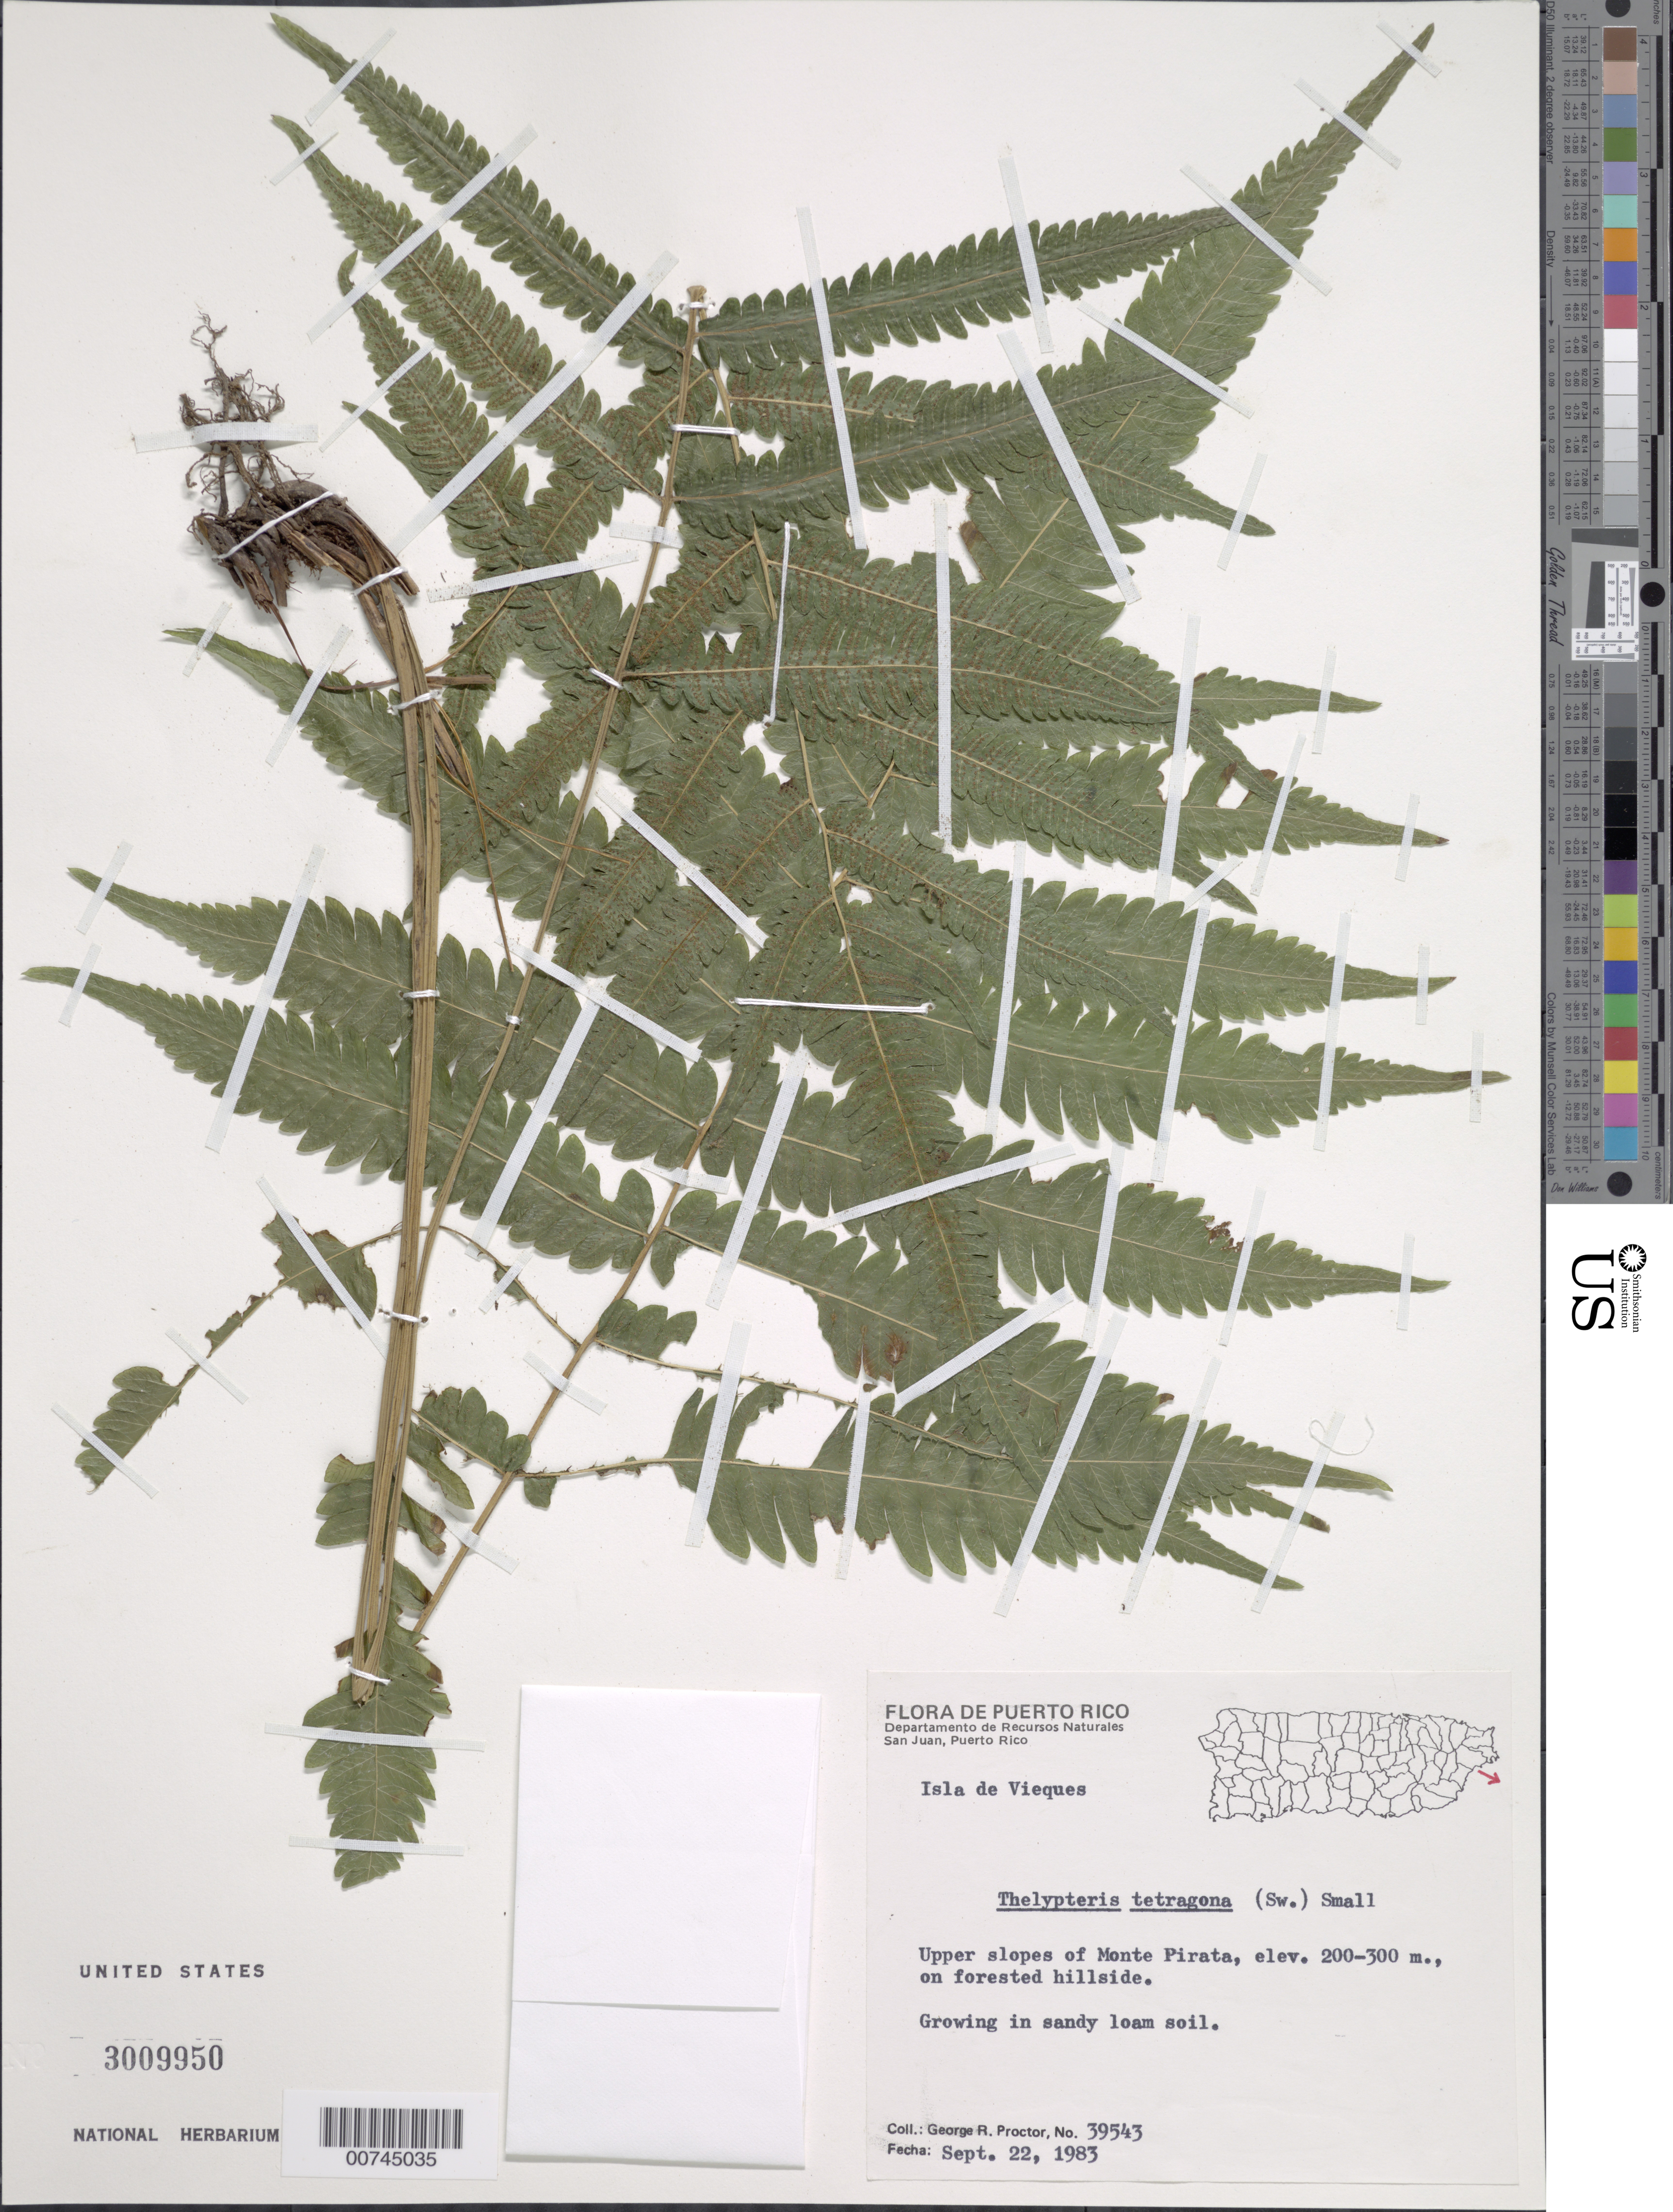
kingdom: Plantae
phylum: Tracheophyta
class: Polypodiopsida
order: Polypodiales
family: Thelypteridaceae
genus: Goniopteris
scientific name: Goniopteris subtetragona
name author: (Link) Vareschi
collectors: G. R. Proctor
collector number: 39543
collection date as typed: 22 Sep 1983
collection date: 1983-09-22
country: Puerto Rico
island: Vieques I.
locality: Upper slopes of Monte Pirata, on forested hillside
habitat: Growing in sandy loam soil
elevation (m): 200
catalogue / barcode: US 3009950